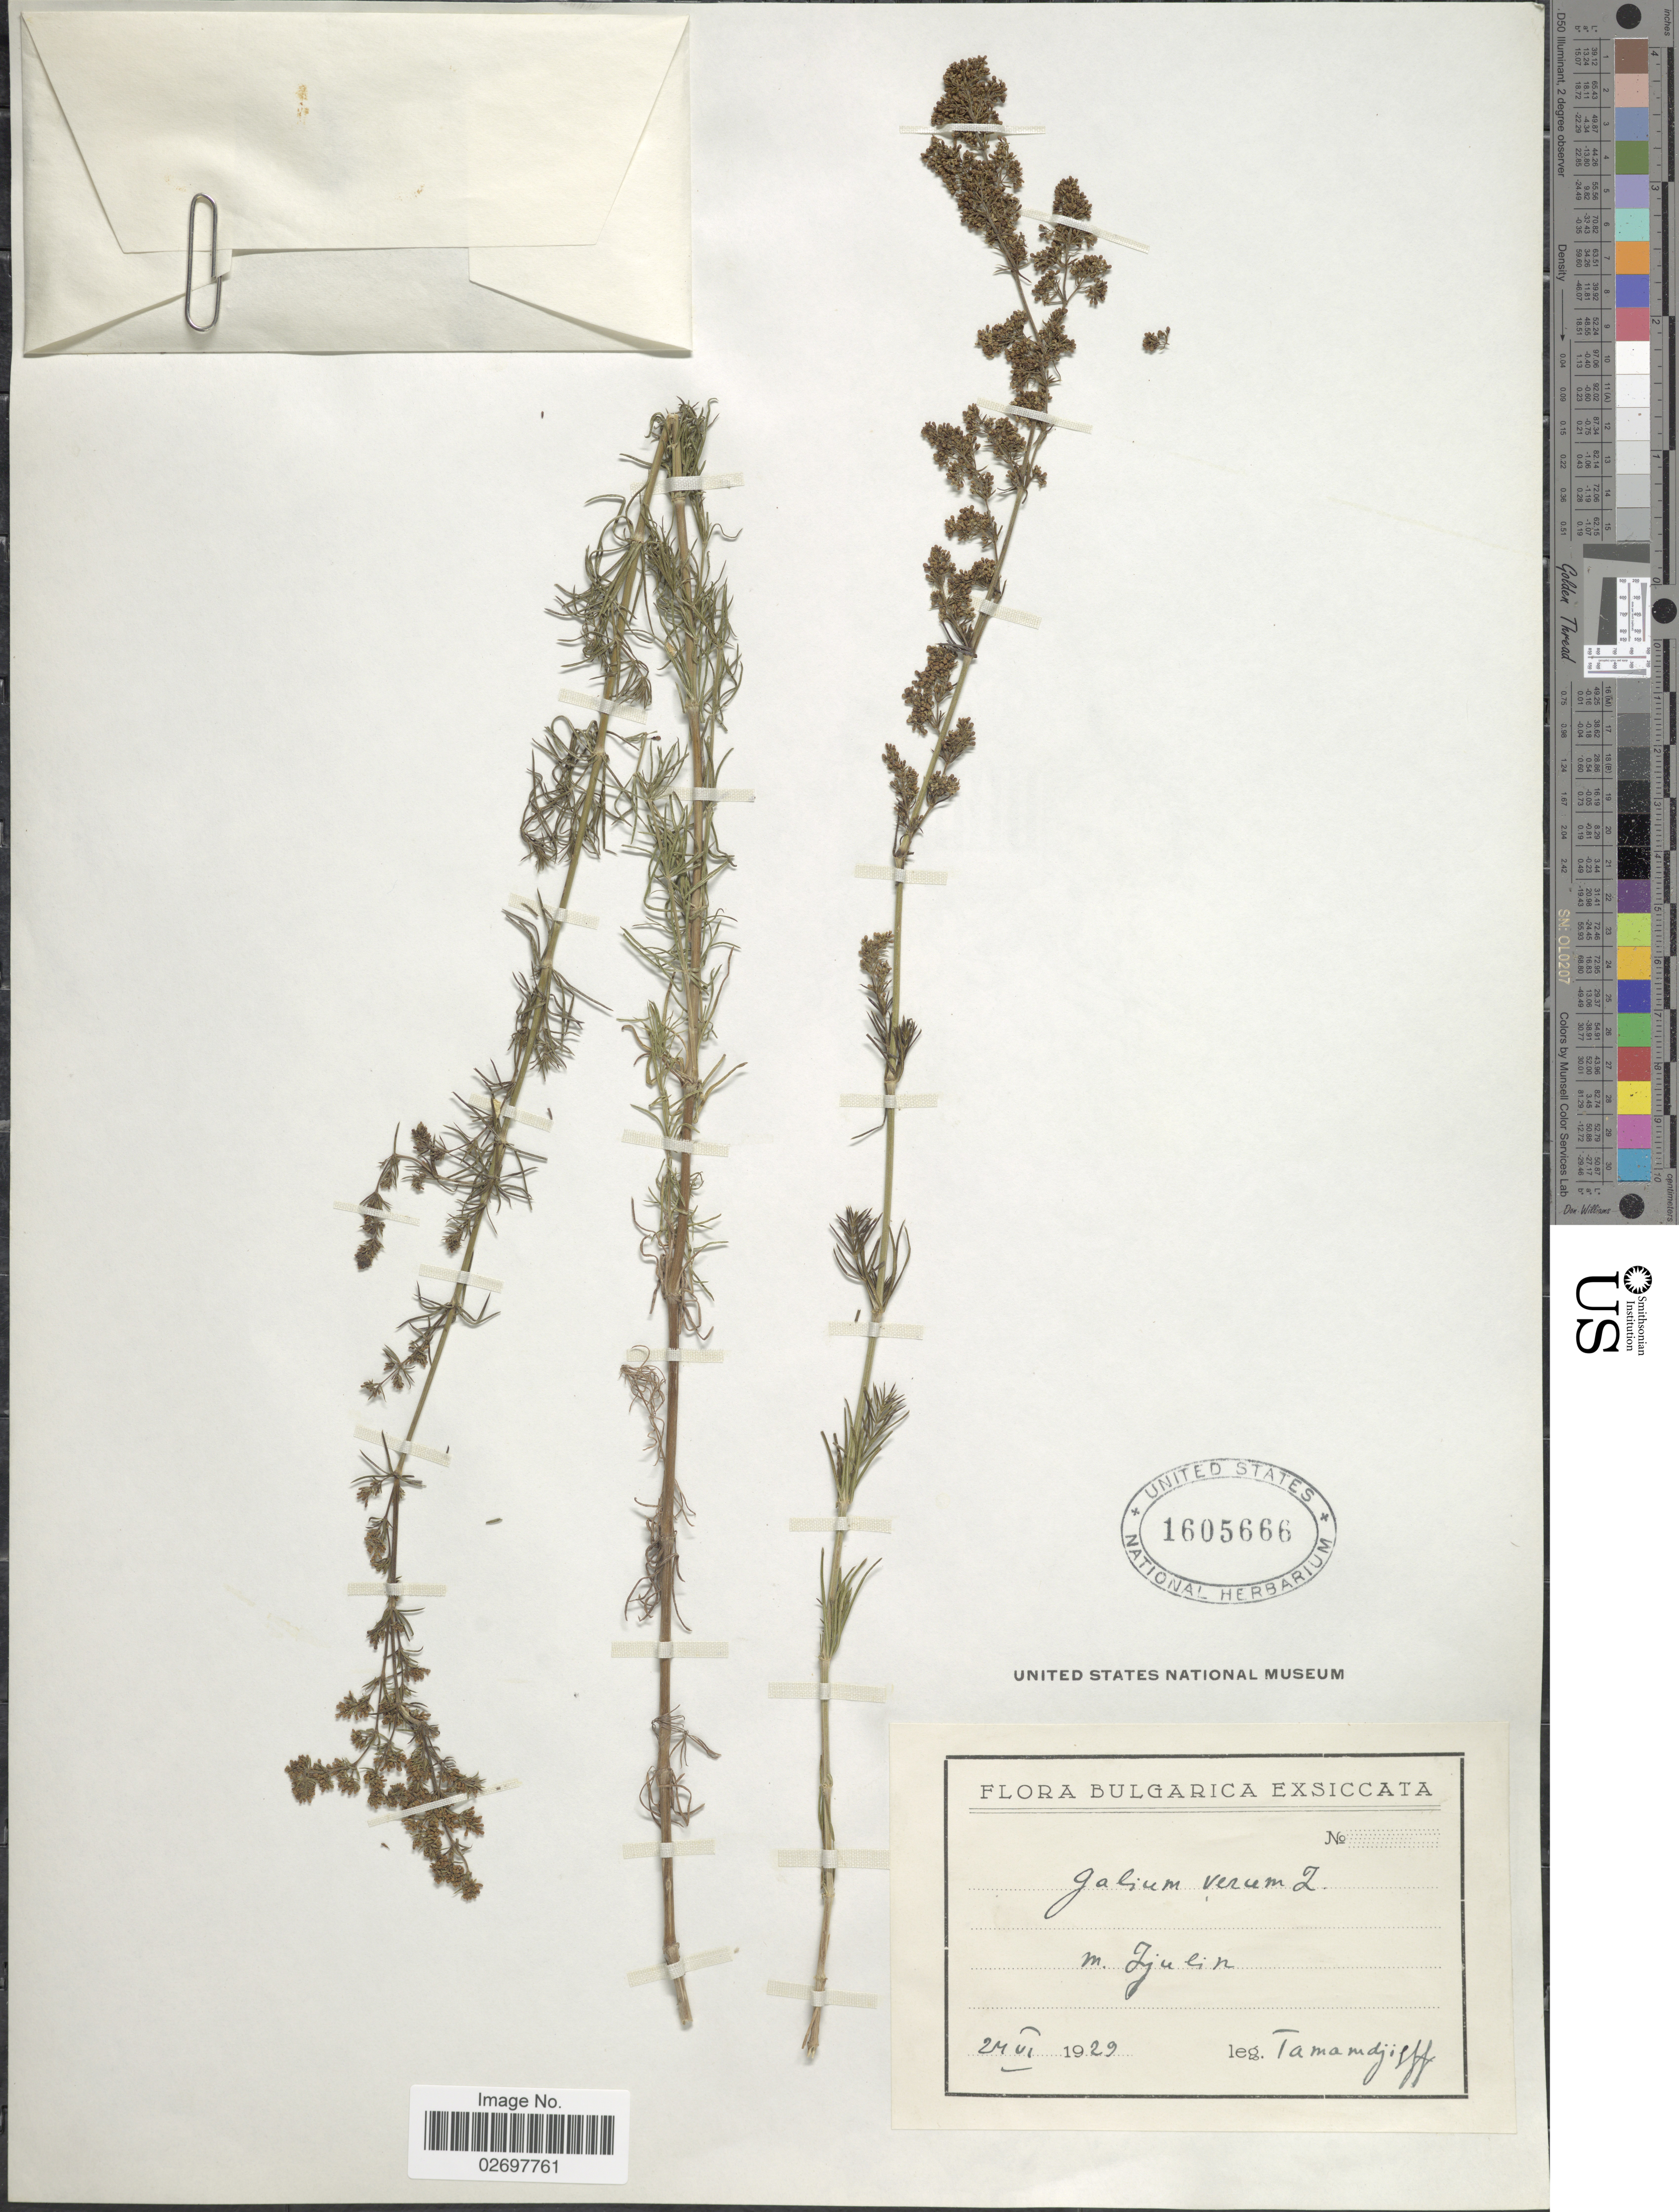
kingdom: Plantae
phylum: Tracheophyta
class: Magnoliopsida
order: Gentianales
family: Rubiaceae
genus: Galium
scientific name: Galium verum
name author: L.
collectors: -. Tamandjeff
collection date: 1929-06-24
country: Bulgaria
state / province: Pernik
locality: m. Ljulin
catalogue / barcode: US 1605666